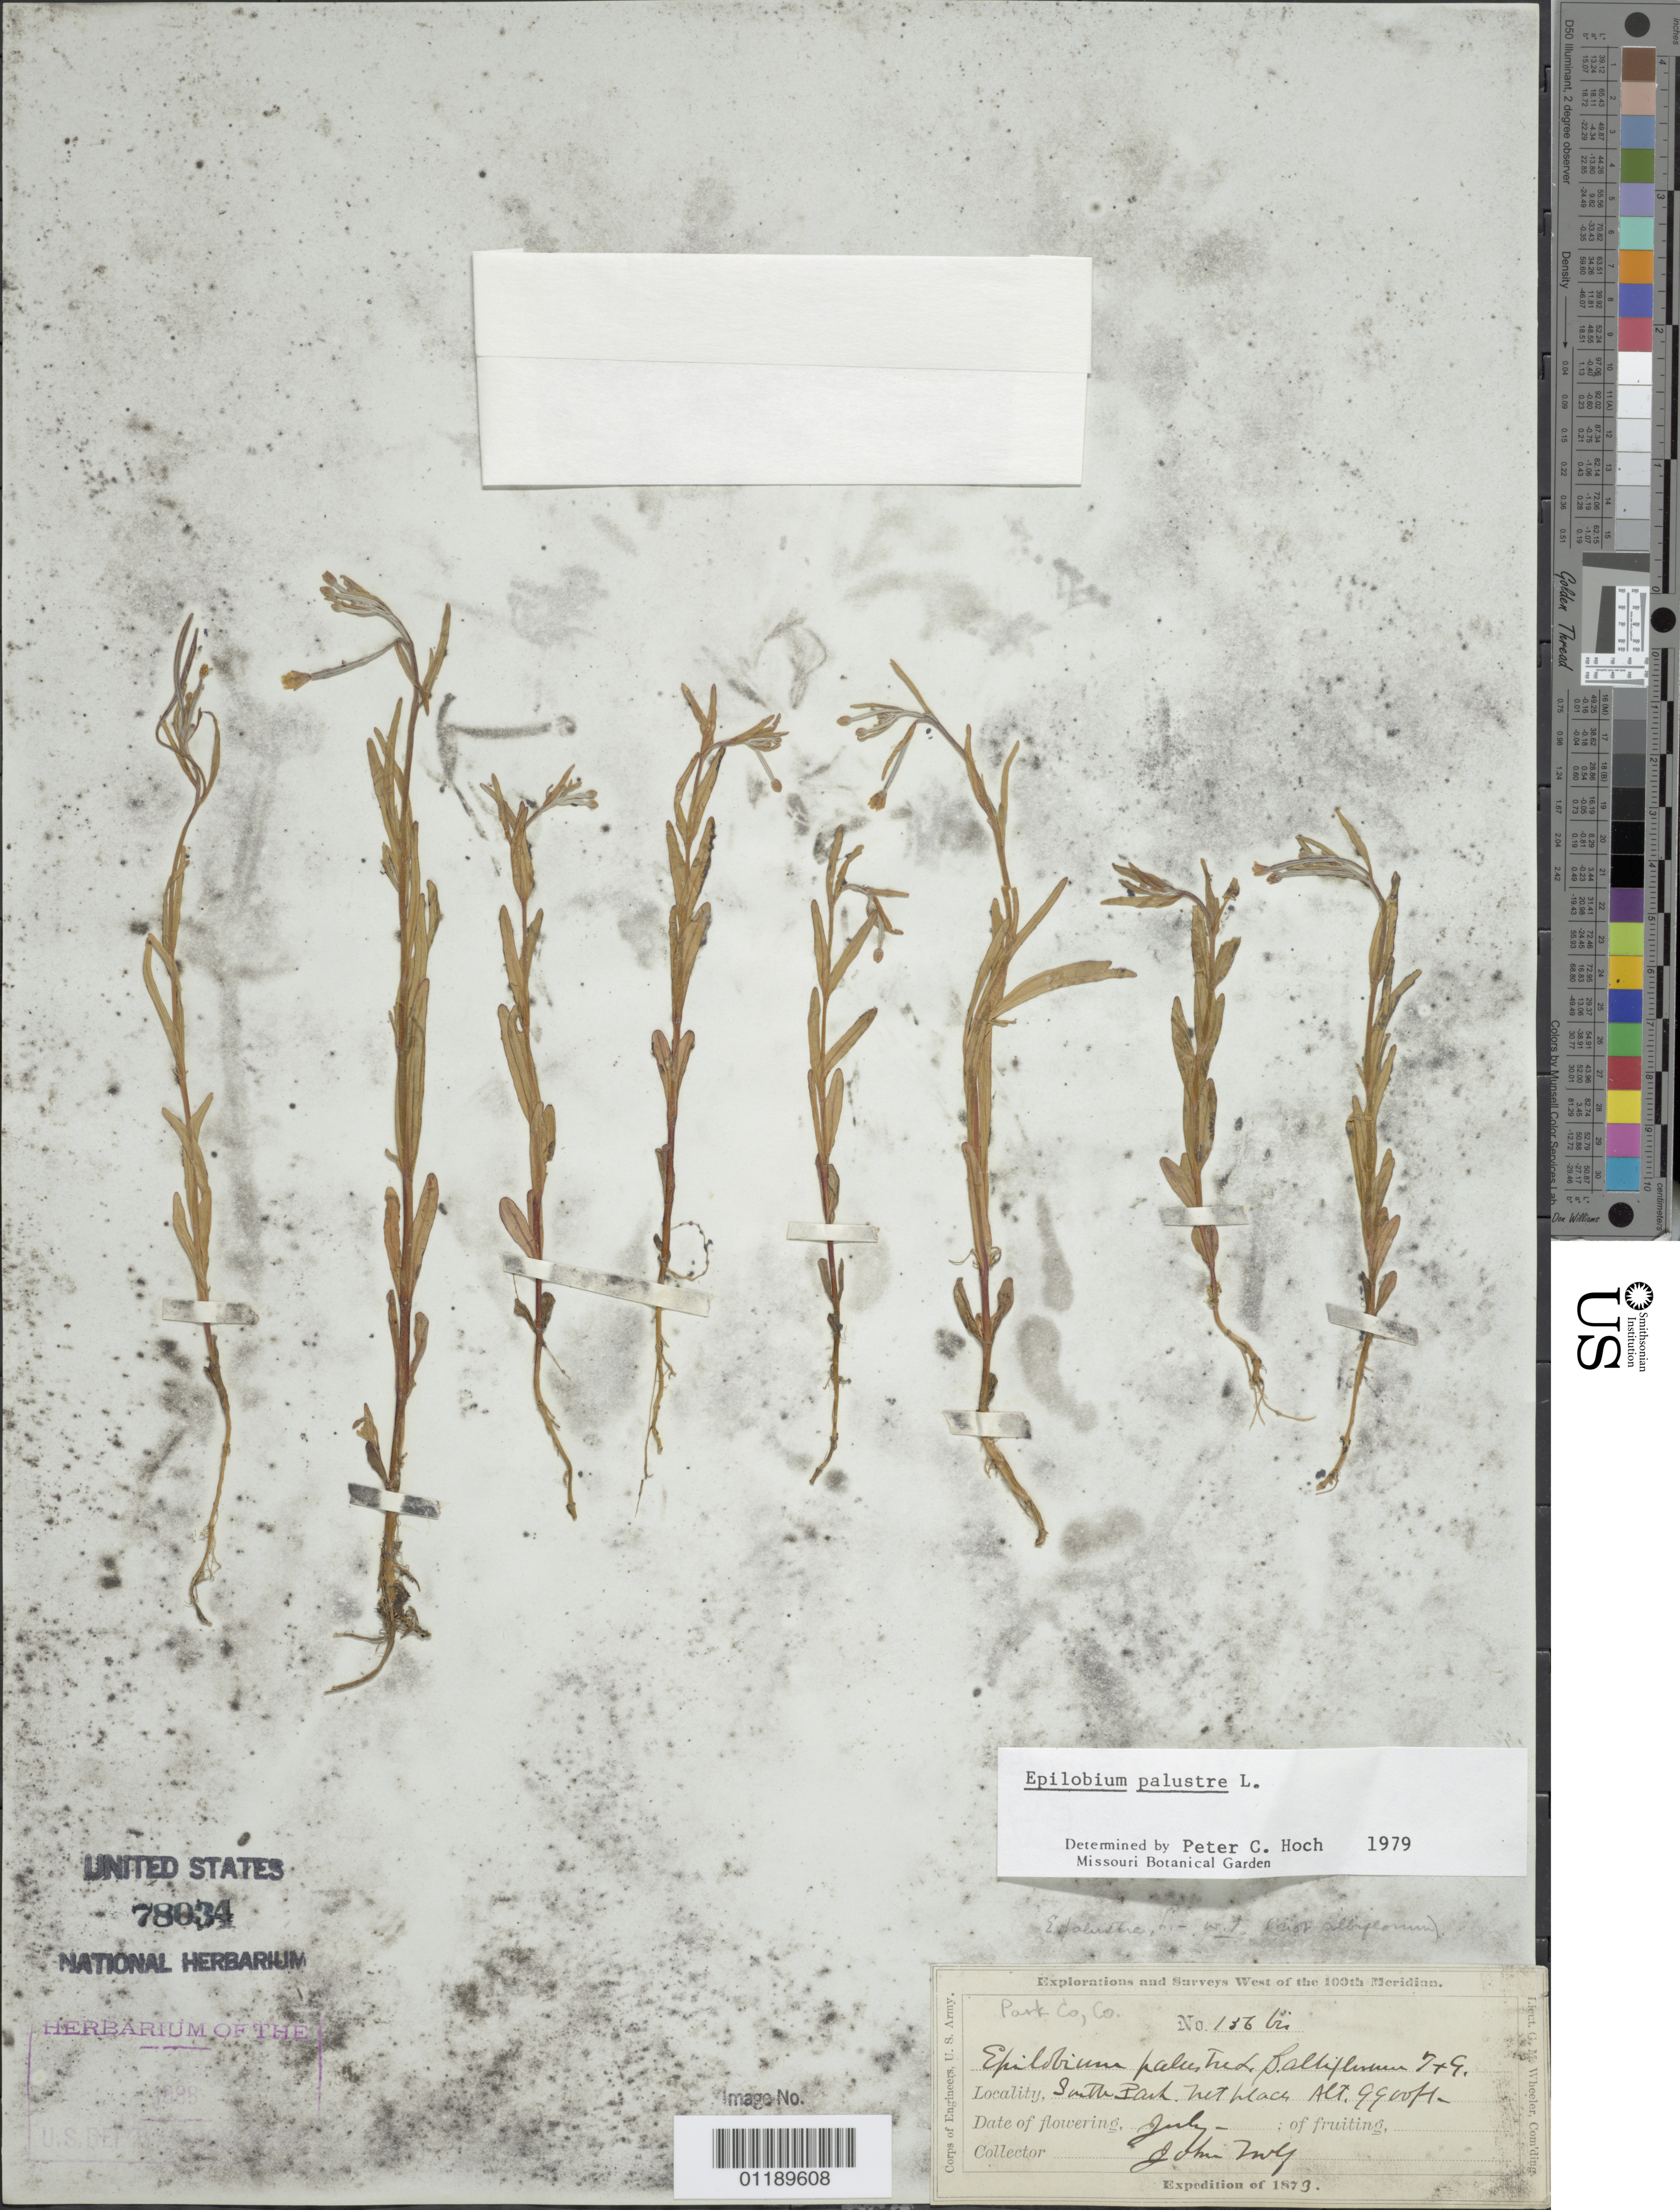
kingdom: Plantae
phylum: Tracheophyta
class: Magnoliopsida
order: Myrtales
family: Onagraceae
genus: Epilobium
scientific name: Epilobium palustre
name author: L.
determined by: Hoch, P. C.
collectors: J. Wolf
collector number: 156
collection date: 1873-07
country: United States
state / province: Colorado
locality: South Park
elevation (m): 3018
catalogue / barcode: US 78034